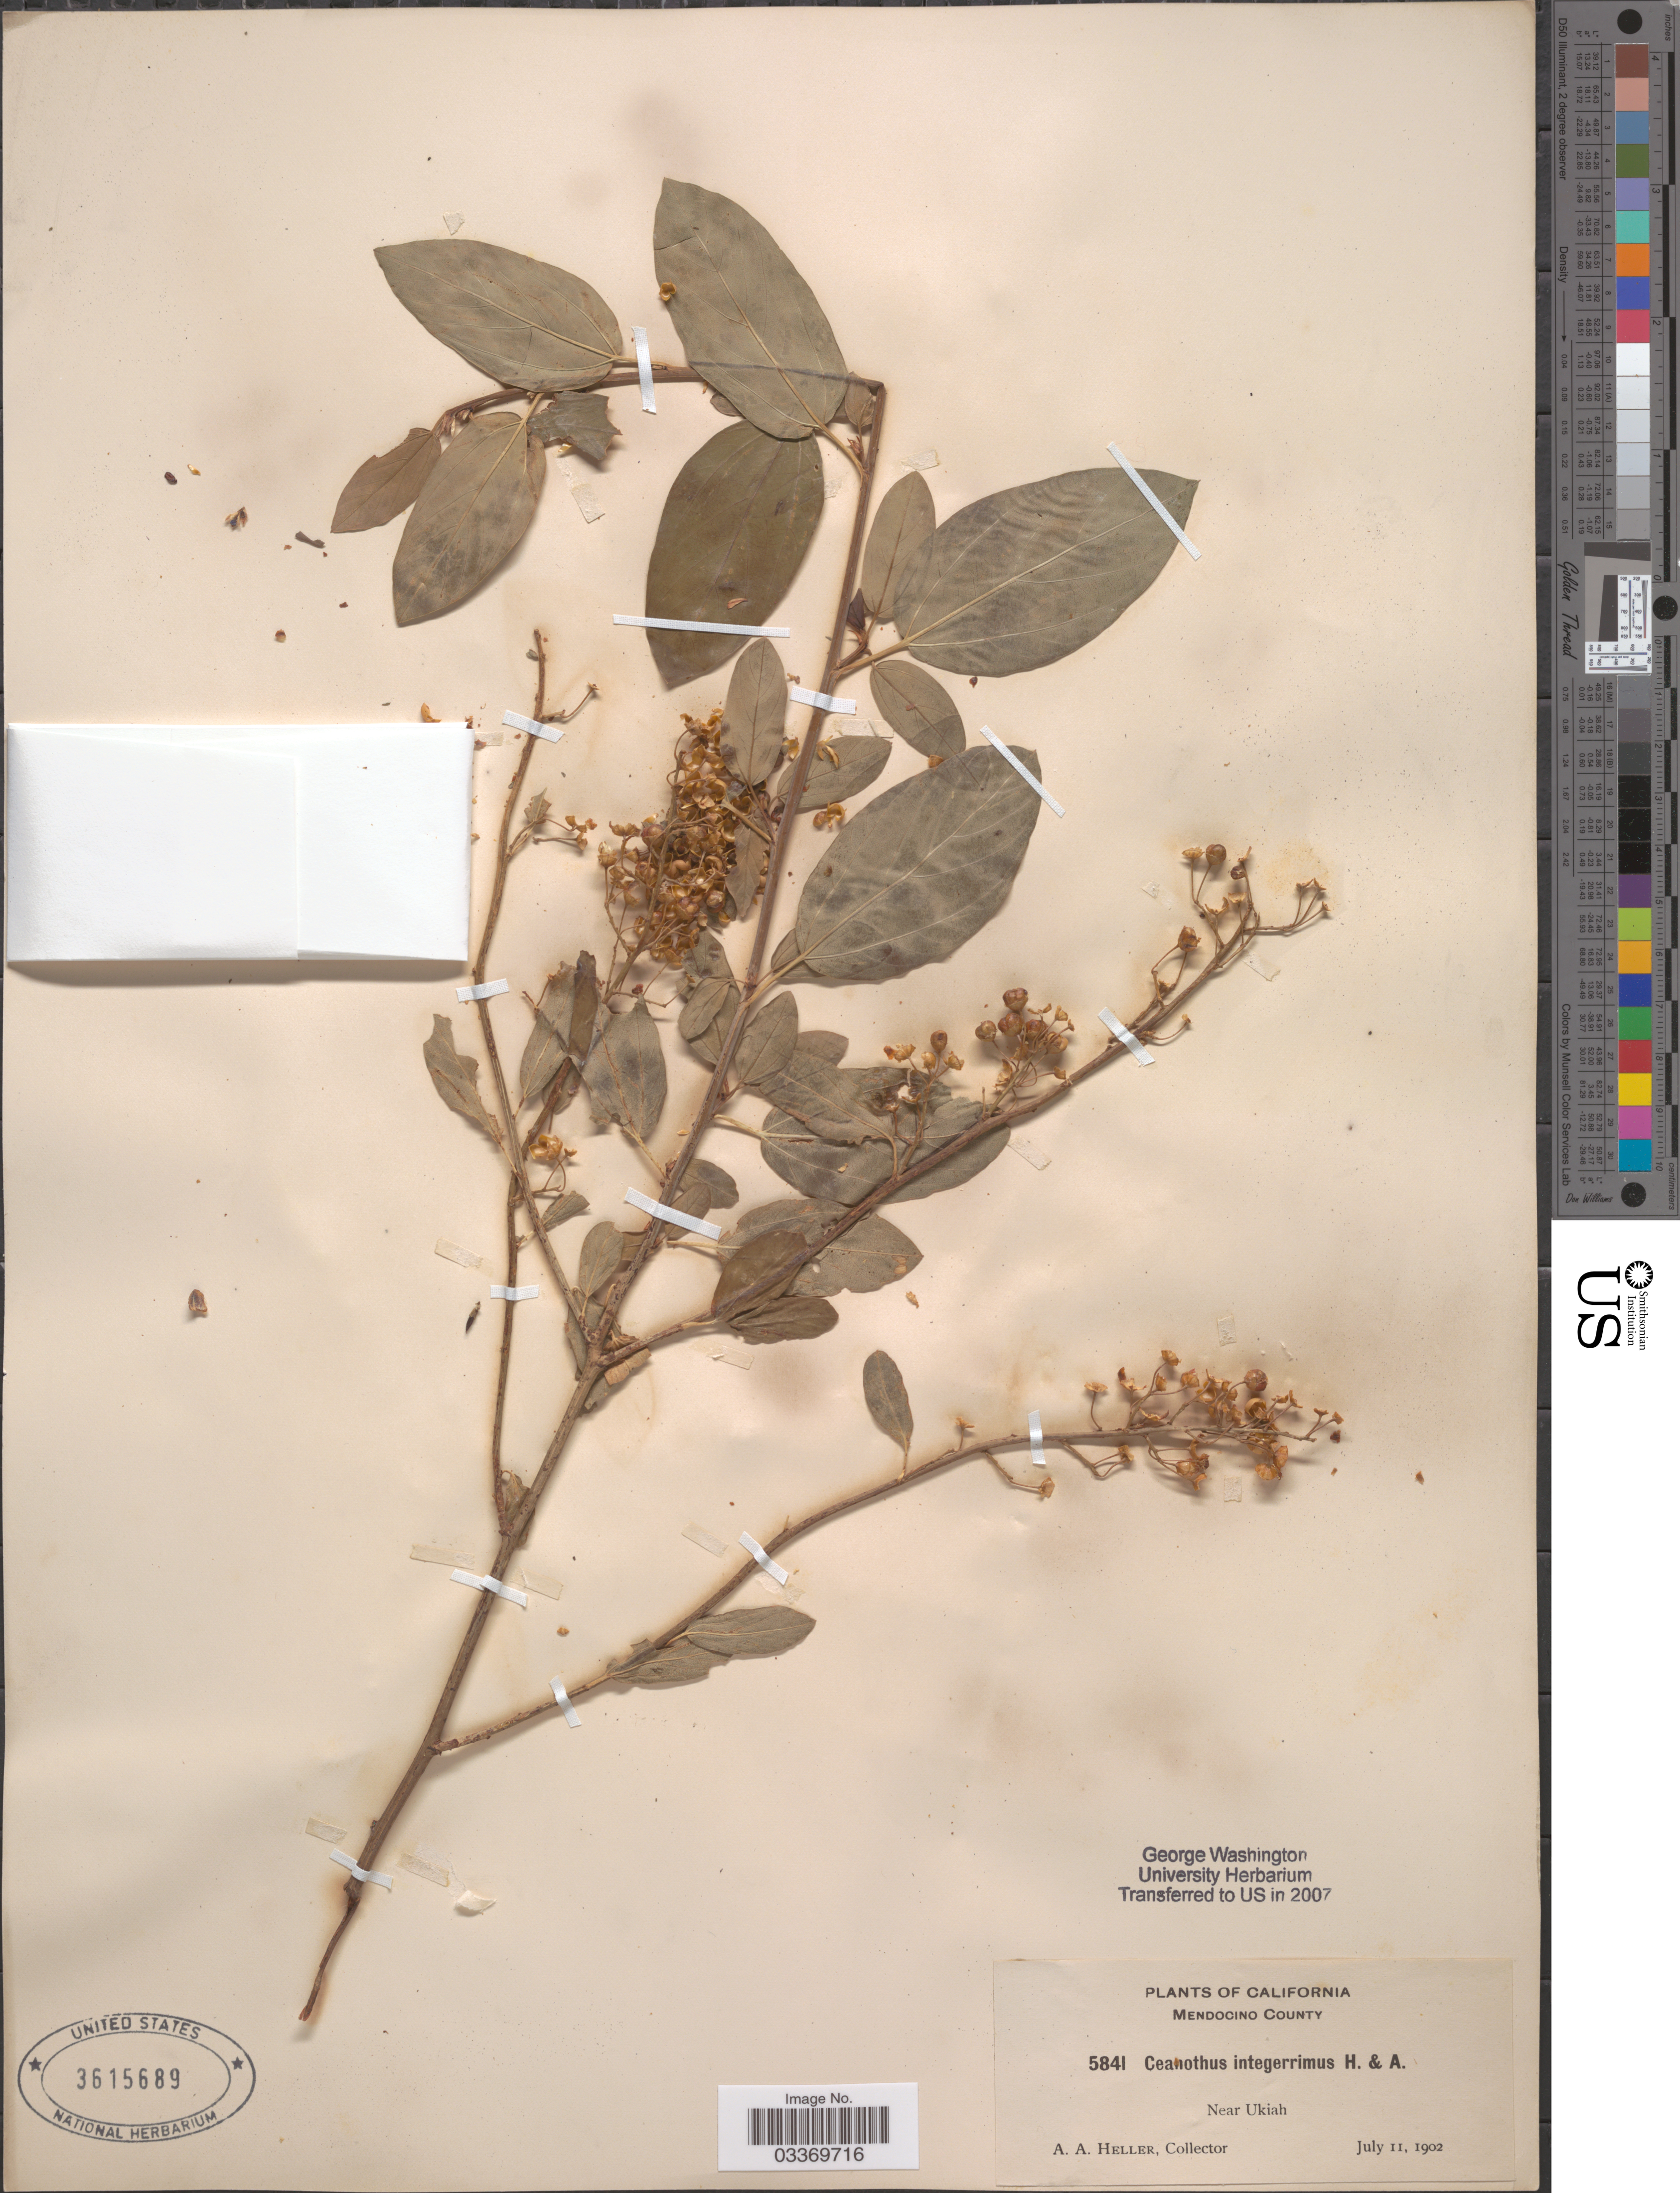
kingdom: Plantae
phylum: Tracheophyta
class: Magnoliopsida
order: Rosales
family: Rhamnaceae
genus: Ceanothus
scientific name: Ceanothus integerrimus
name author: Hook. & Arn.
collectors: A. A. Heller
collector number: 5841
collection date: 1902-07-11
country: United States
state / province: California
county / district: Mendocino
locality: Mendocino County. Near Ukiah.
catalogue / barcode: US 3615689